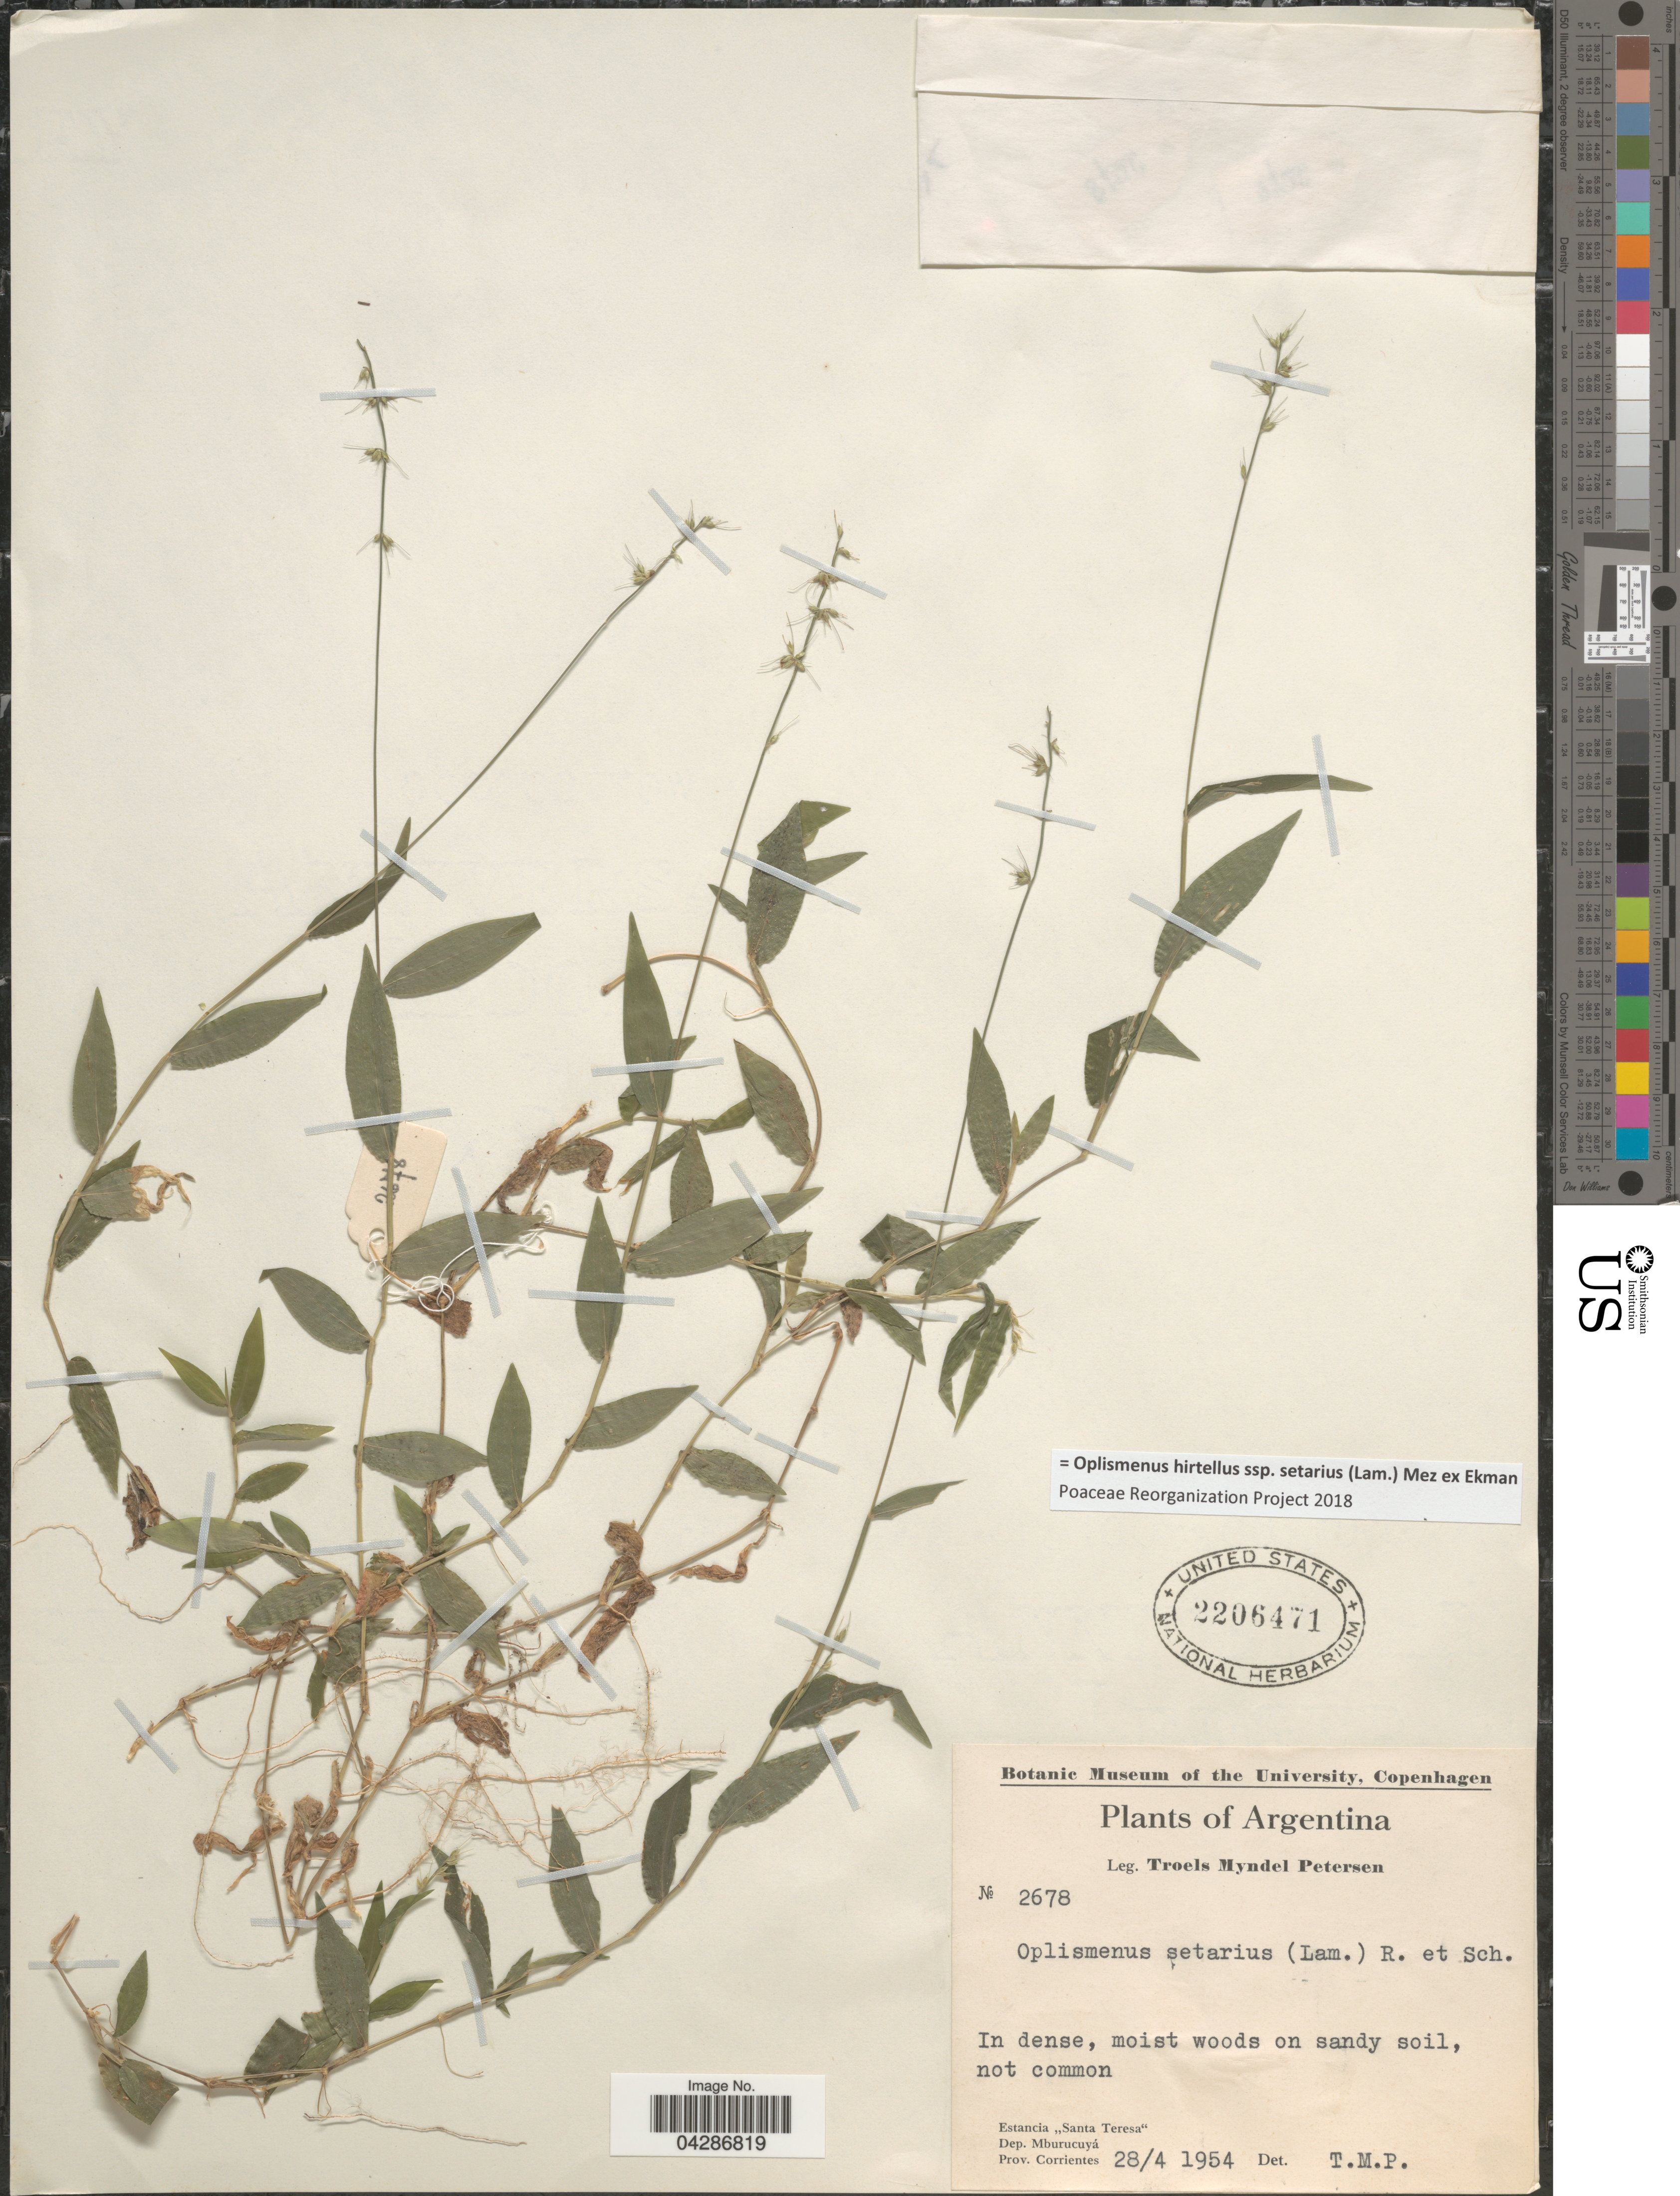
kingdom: Plantae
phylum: Tracheophyta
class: Liliopsida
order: Poales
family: Poaceae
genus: Oplismenus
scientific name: Oplismenus hirtellus subsp. setarius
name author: (Lam.) Mez ex Ekman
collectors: T. M. Petersen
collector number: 2678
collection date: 1954-04-28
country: Argentina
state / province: Corrientes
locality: Estancia "Santa Teresa". Dep. Mburucuyá.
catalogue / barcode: US 2206471